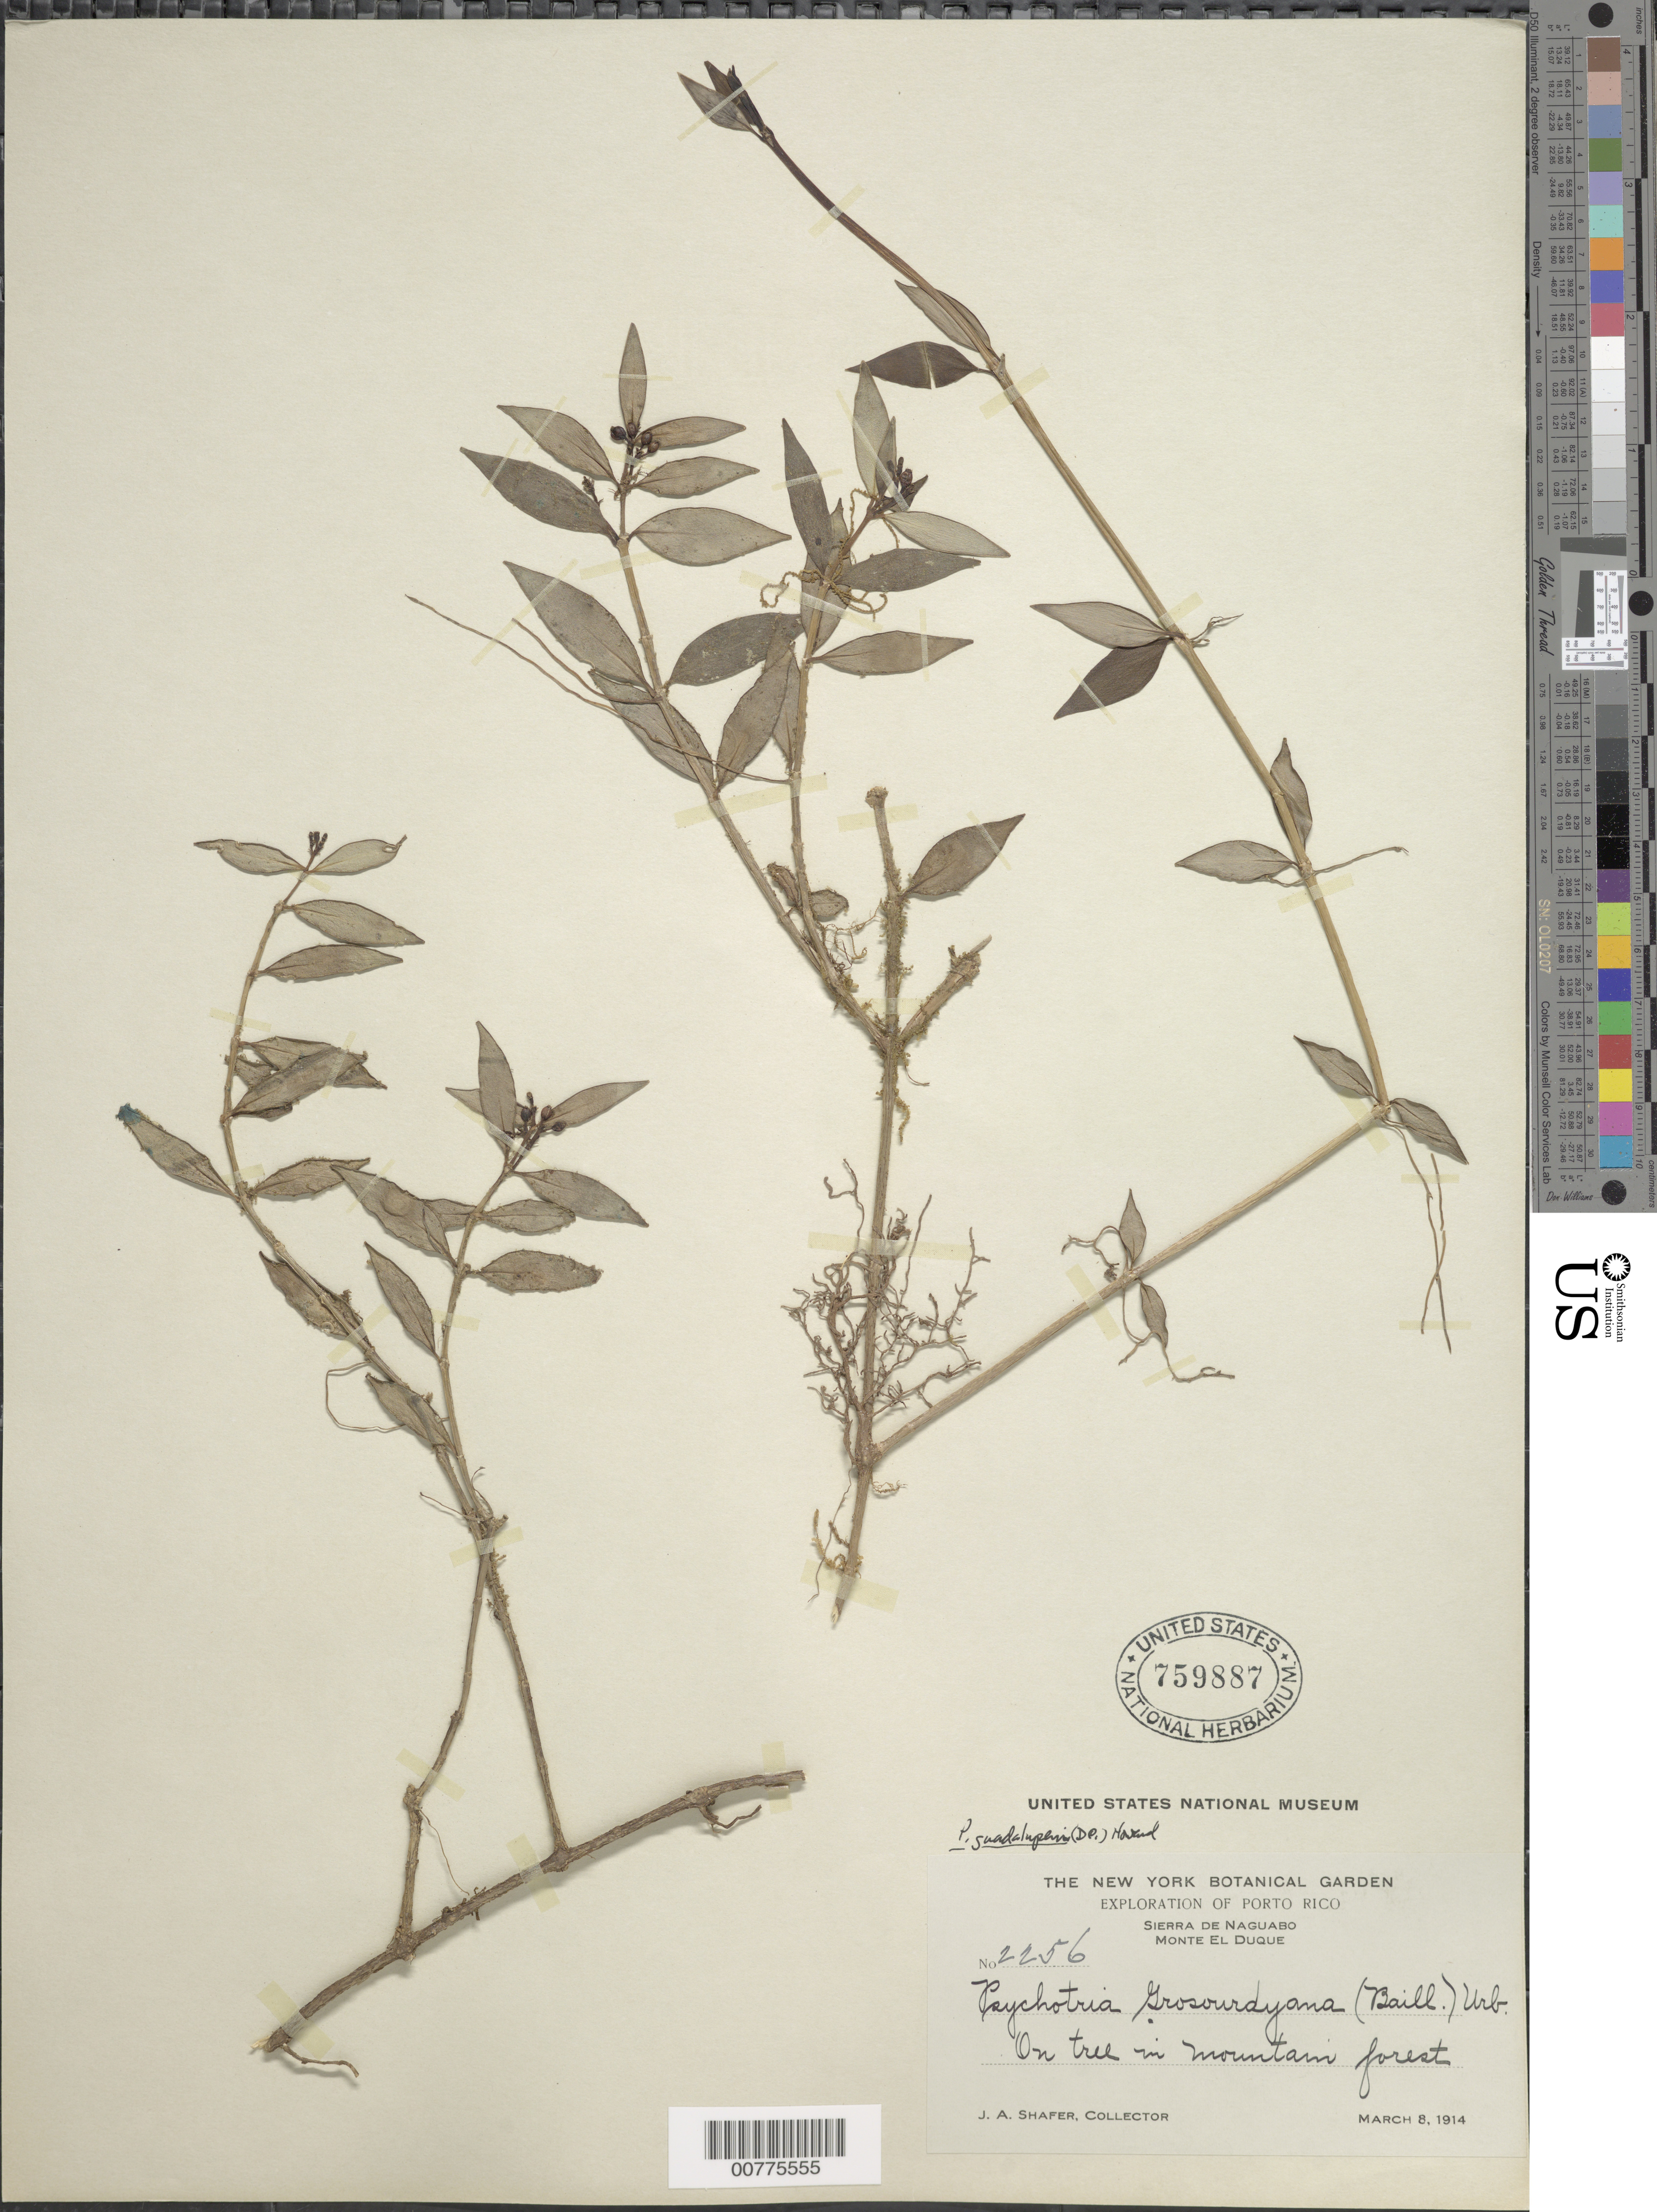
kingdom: Plantae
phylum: Tracheophyta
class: Magnoliopsida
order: Gentianales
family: Rubiaceae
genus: Notopleura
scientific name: Notopleura guadalupensis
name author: (DC.) C.M. Taylor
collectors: J. A. Shafer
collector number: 2256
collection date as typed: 08 Mar 1914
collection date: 1914-03-08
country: Puerto Rico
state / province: Naguabo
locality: Sierra de Naguabo, Monte El Duque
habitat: On tree in mountain forest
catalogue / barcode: US 759887